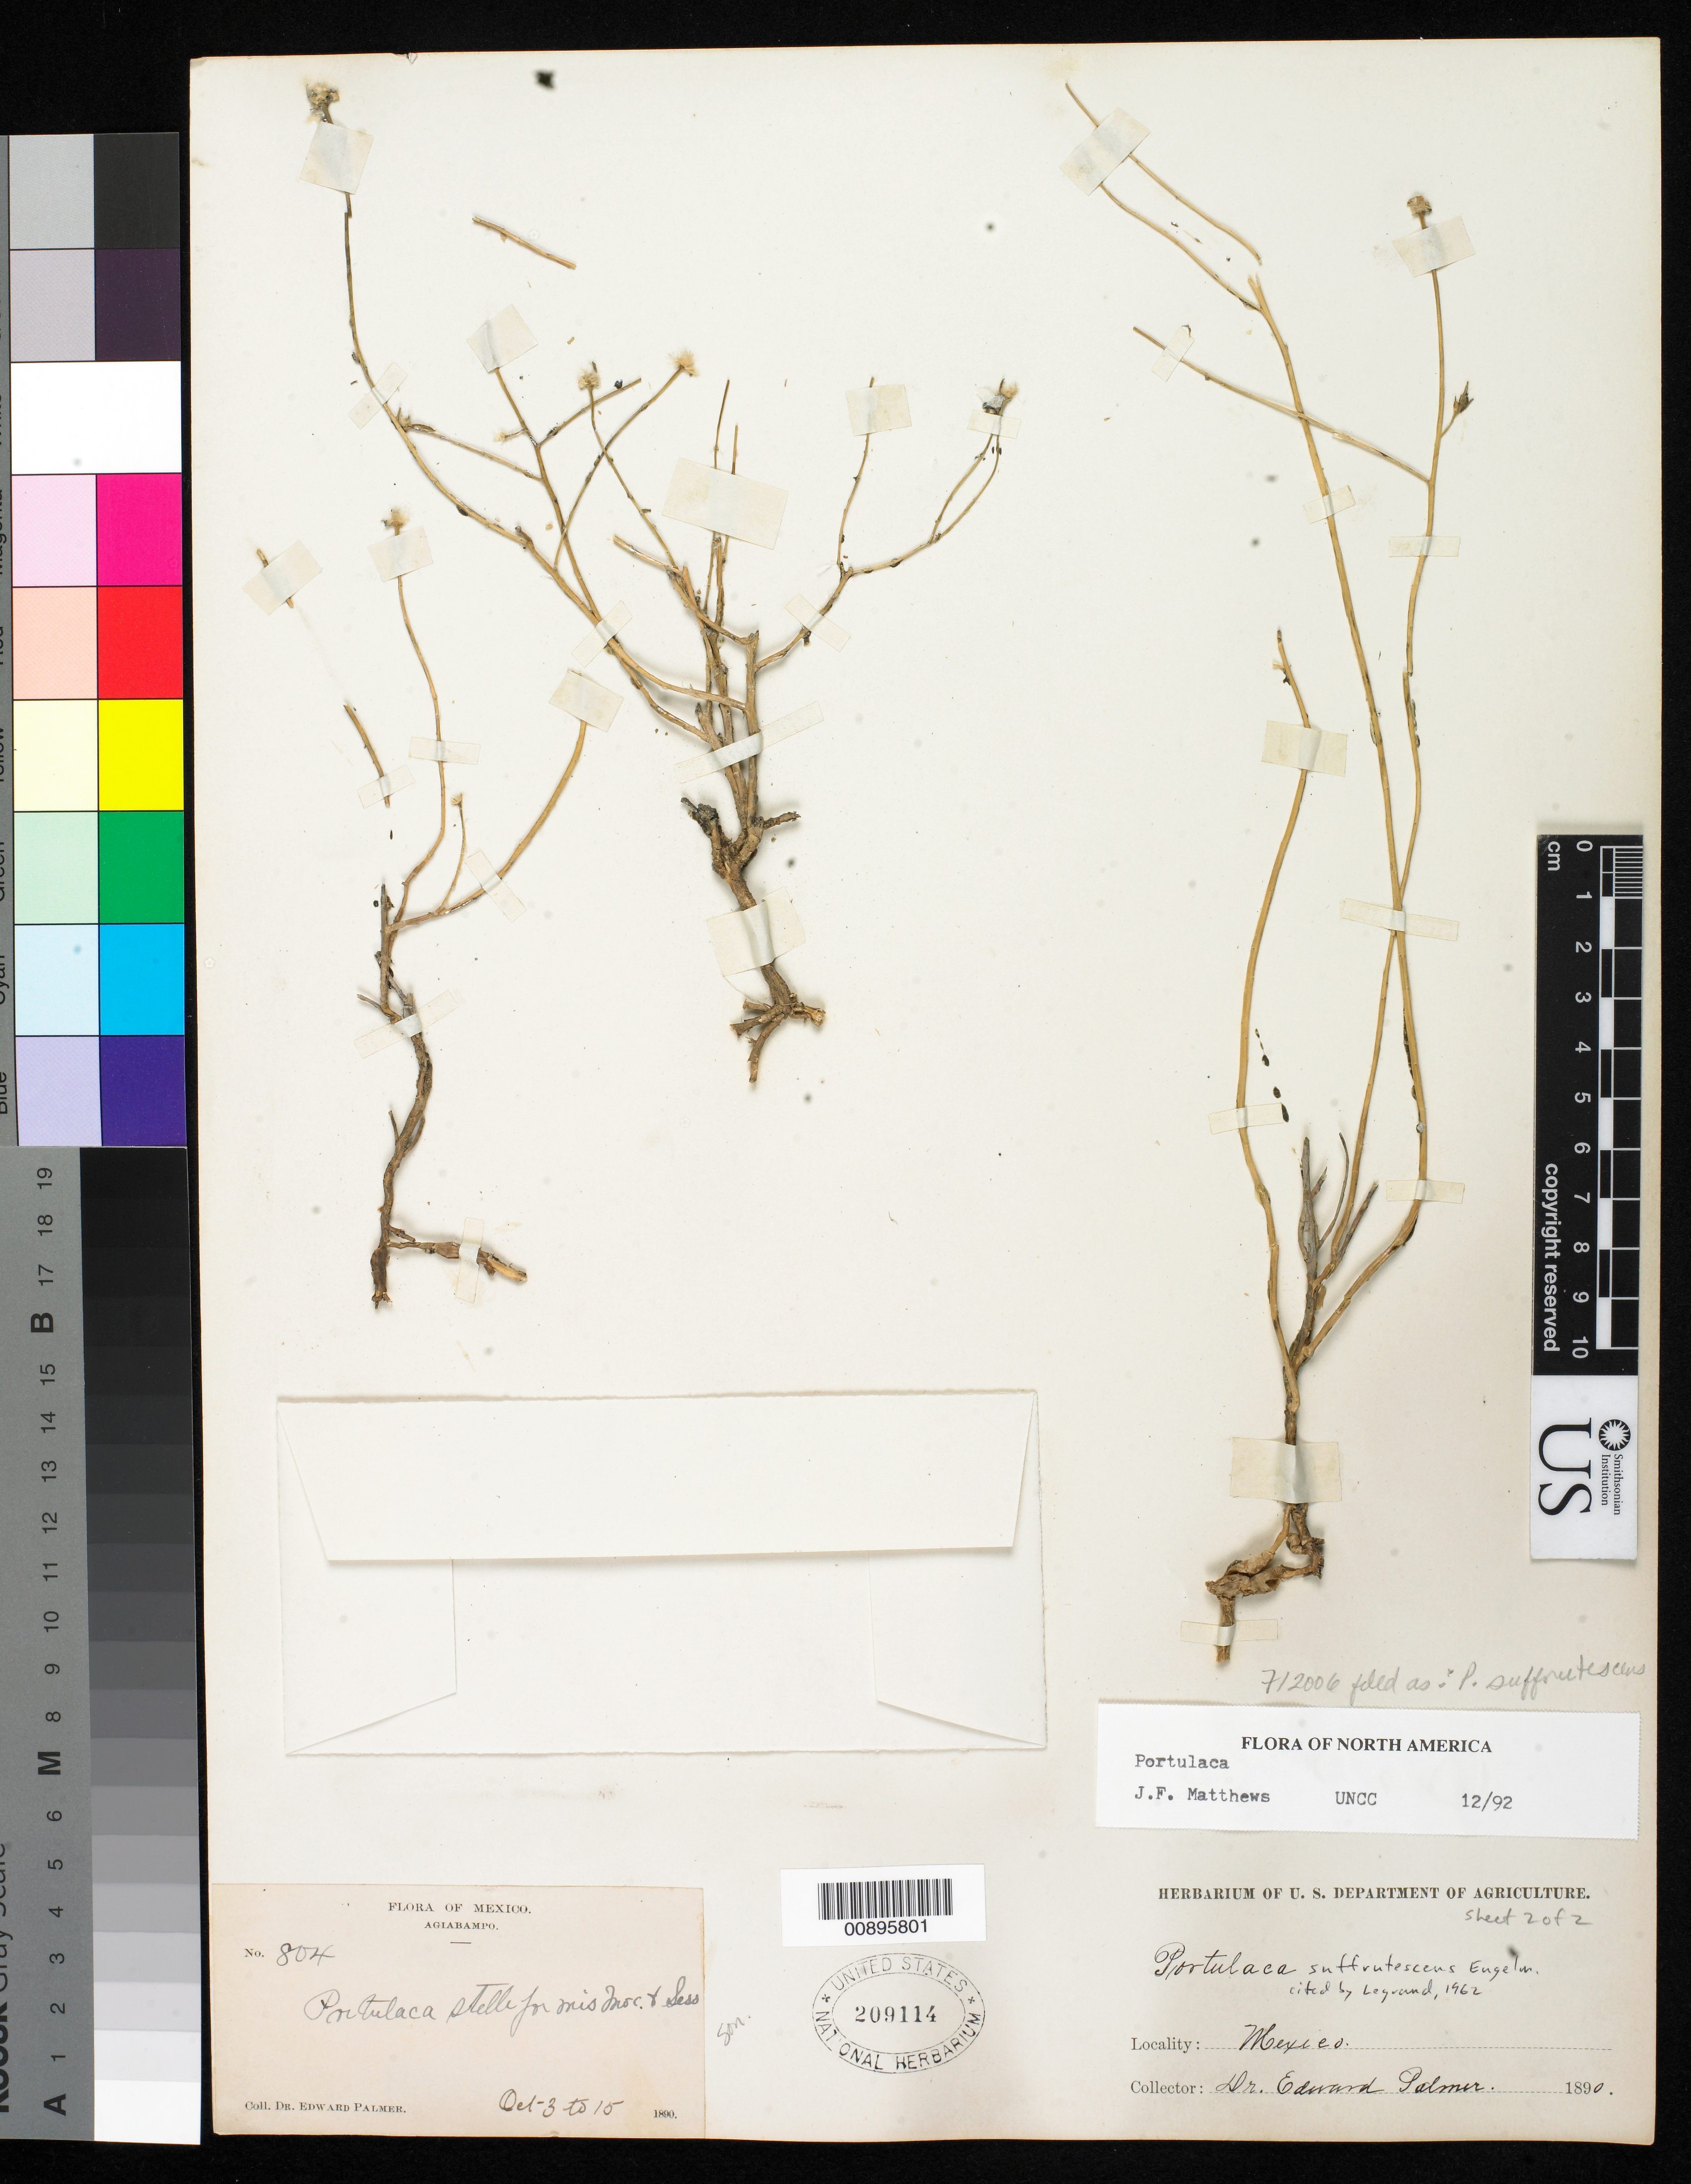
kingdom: Plantae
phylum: Tracheophyta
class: Magnoliopsida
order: Caryophyllales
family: Portulacaceae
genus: Portulaca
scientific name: Portulaca suffrutescens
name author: Engelm.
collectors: E. Palmer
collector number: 804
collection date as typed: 03 Oct 1890 to 15 Oct 1890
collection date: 1890-10-03/1890-10-15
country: Mexico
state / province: Sonora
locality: Agiabampo, Sonora.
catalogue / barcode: US 209114